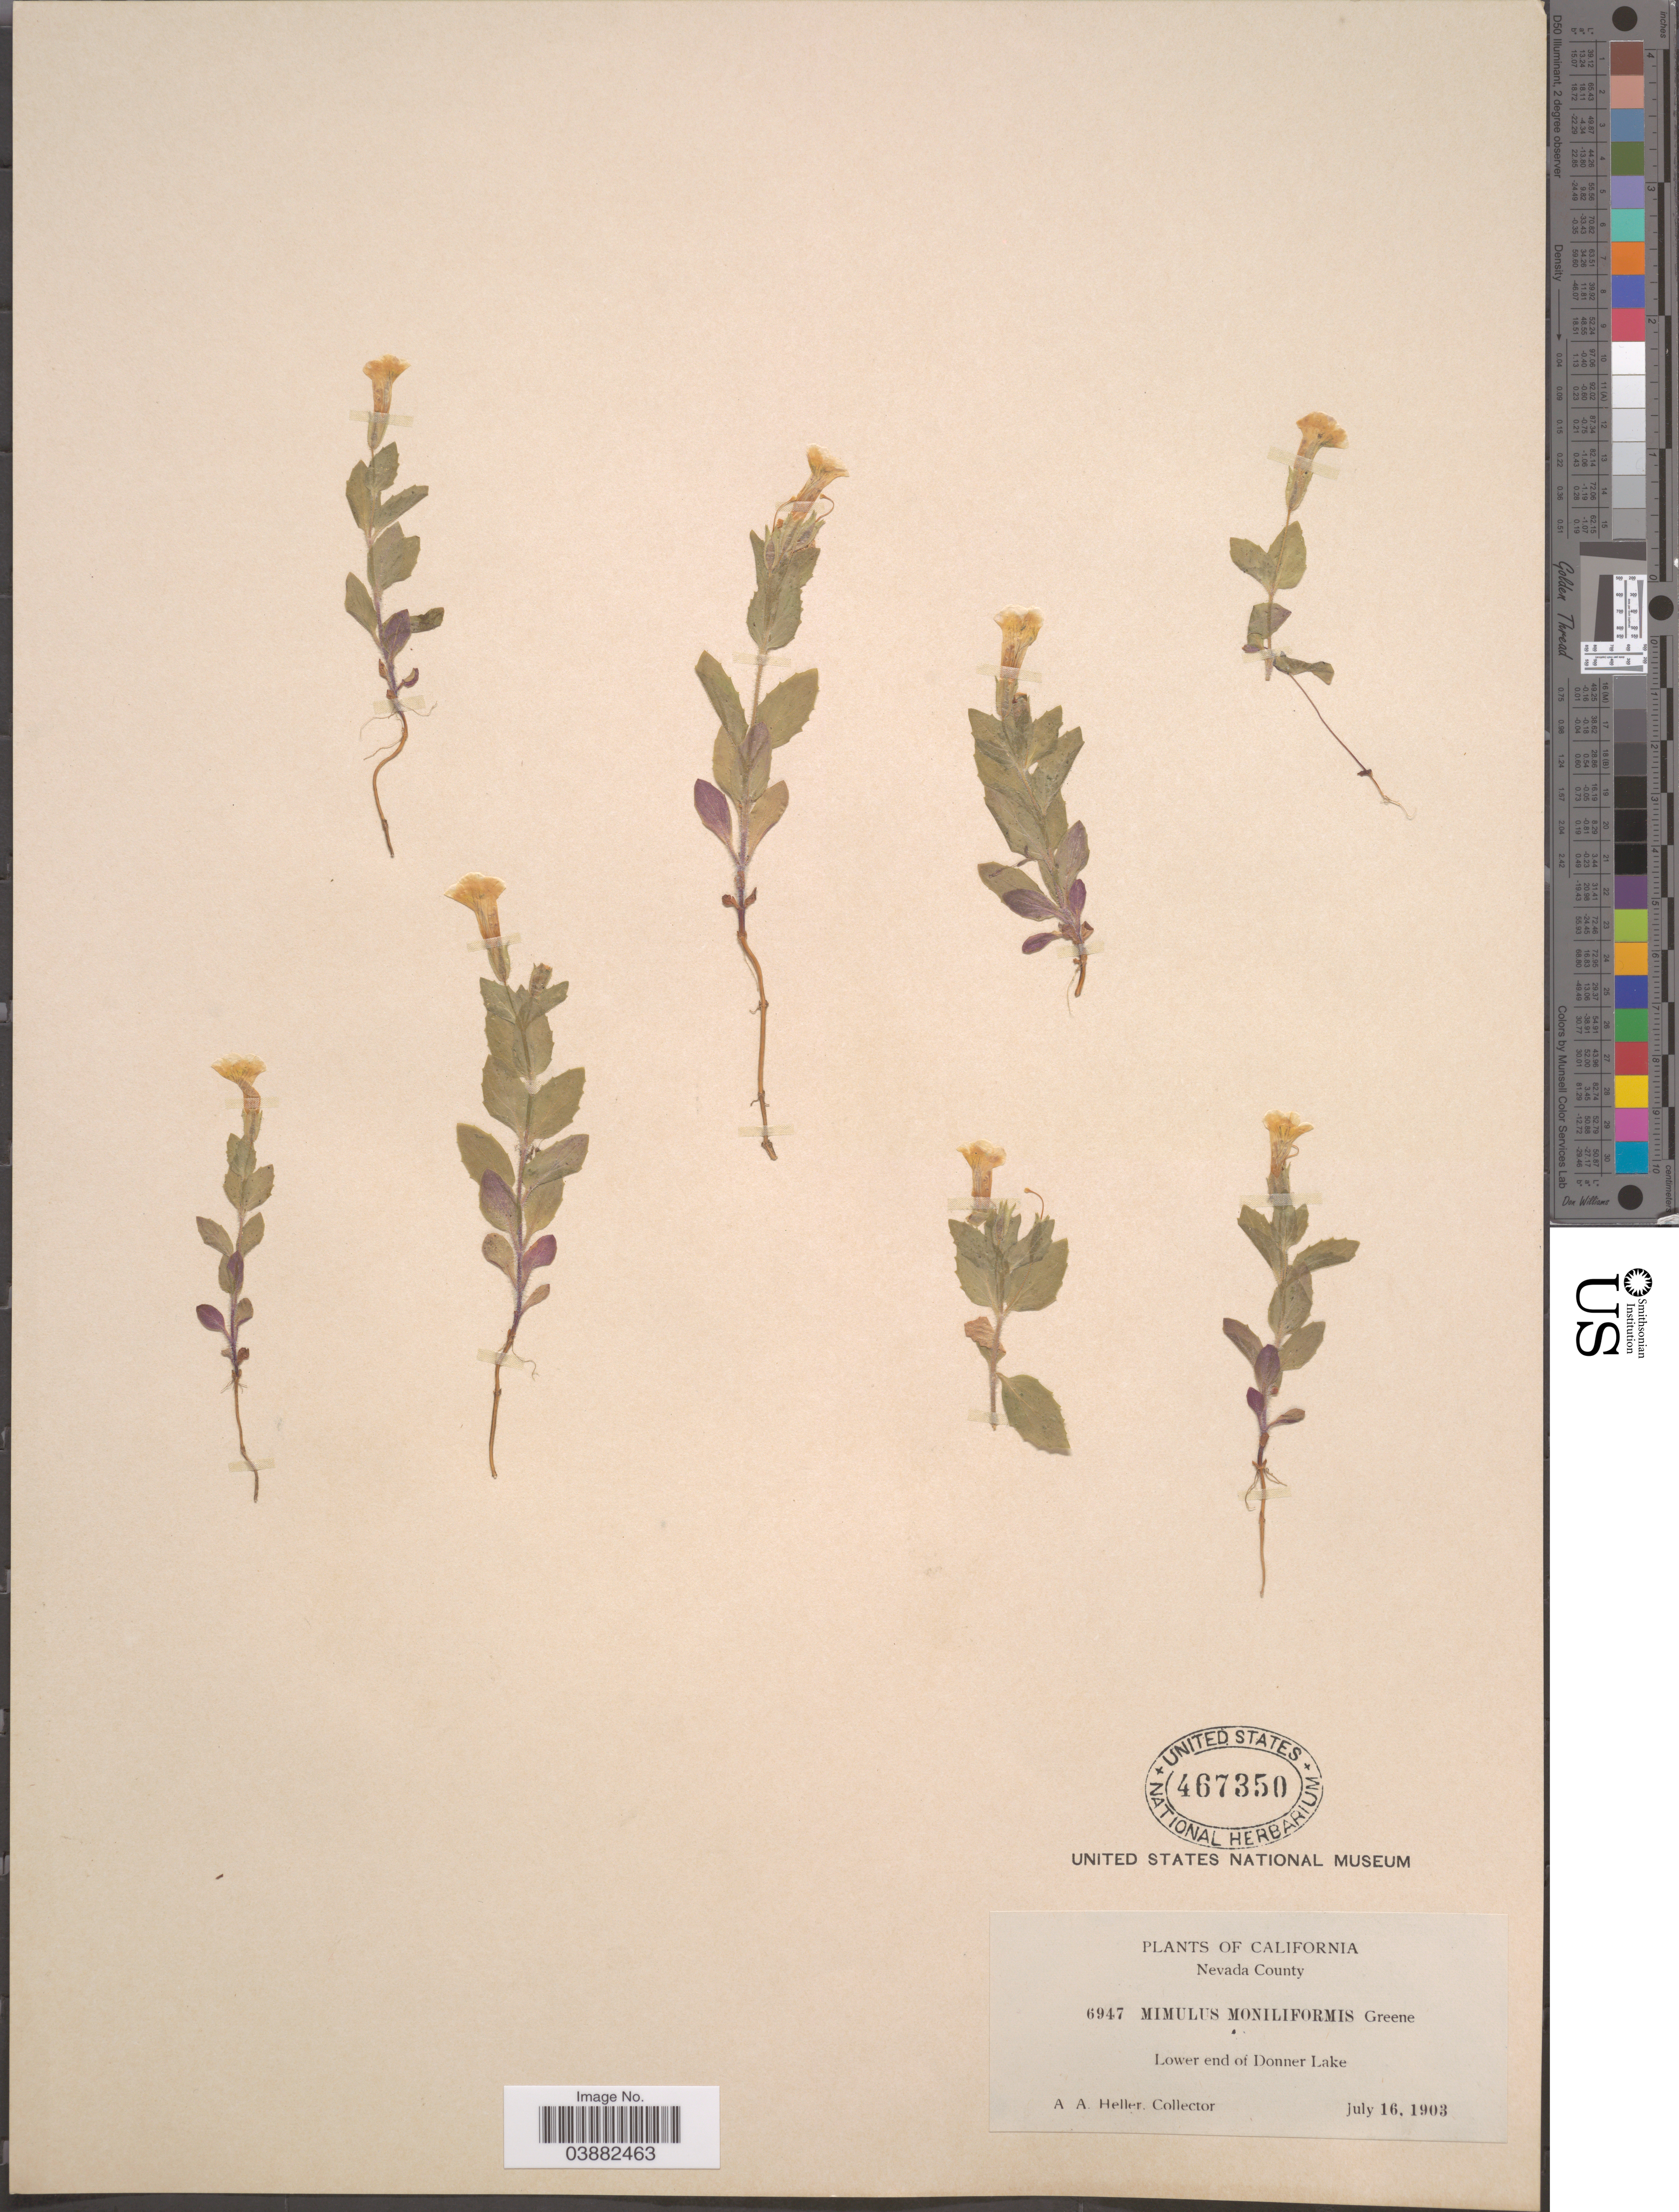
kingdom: Plantae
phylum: Tracheophyta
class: Magnoliopsida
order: Lamiales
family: Phrymaceae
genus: Mimulus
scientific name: Mimulus moniliformis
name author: Greene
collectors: A. A. Heller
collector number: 6947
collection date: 1903-07-16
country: United States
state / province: California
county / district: Nevada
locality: Nevada County. Lower end of Donner Lake.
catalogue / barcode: US 467350